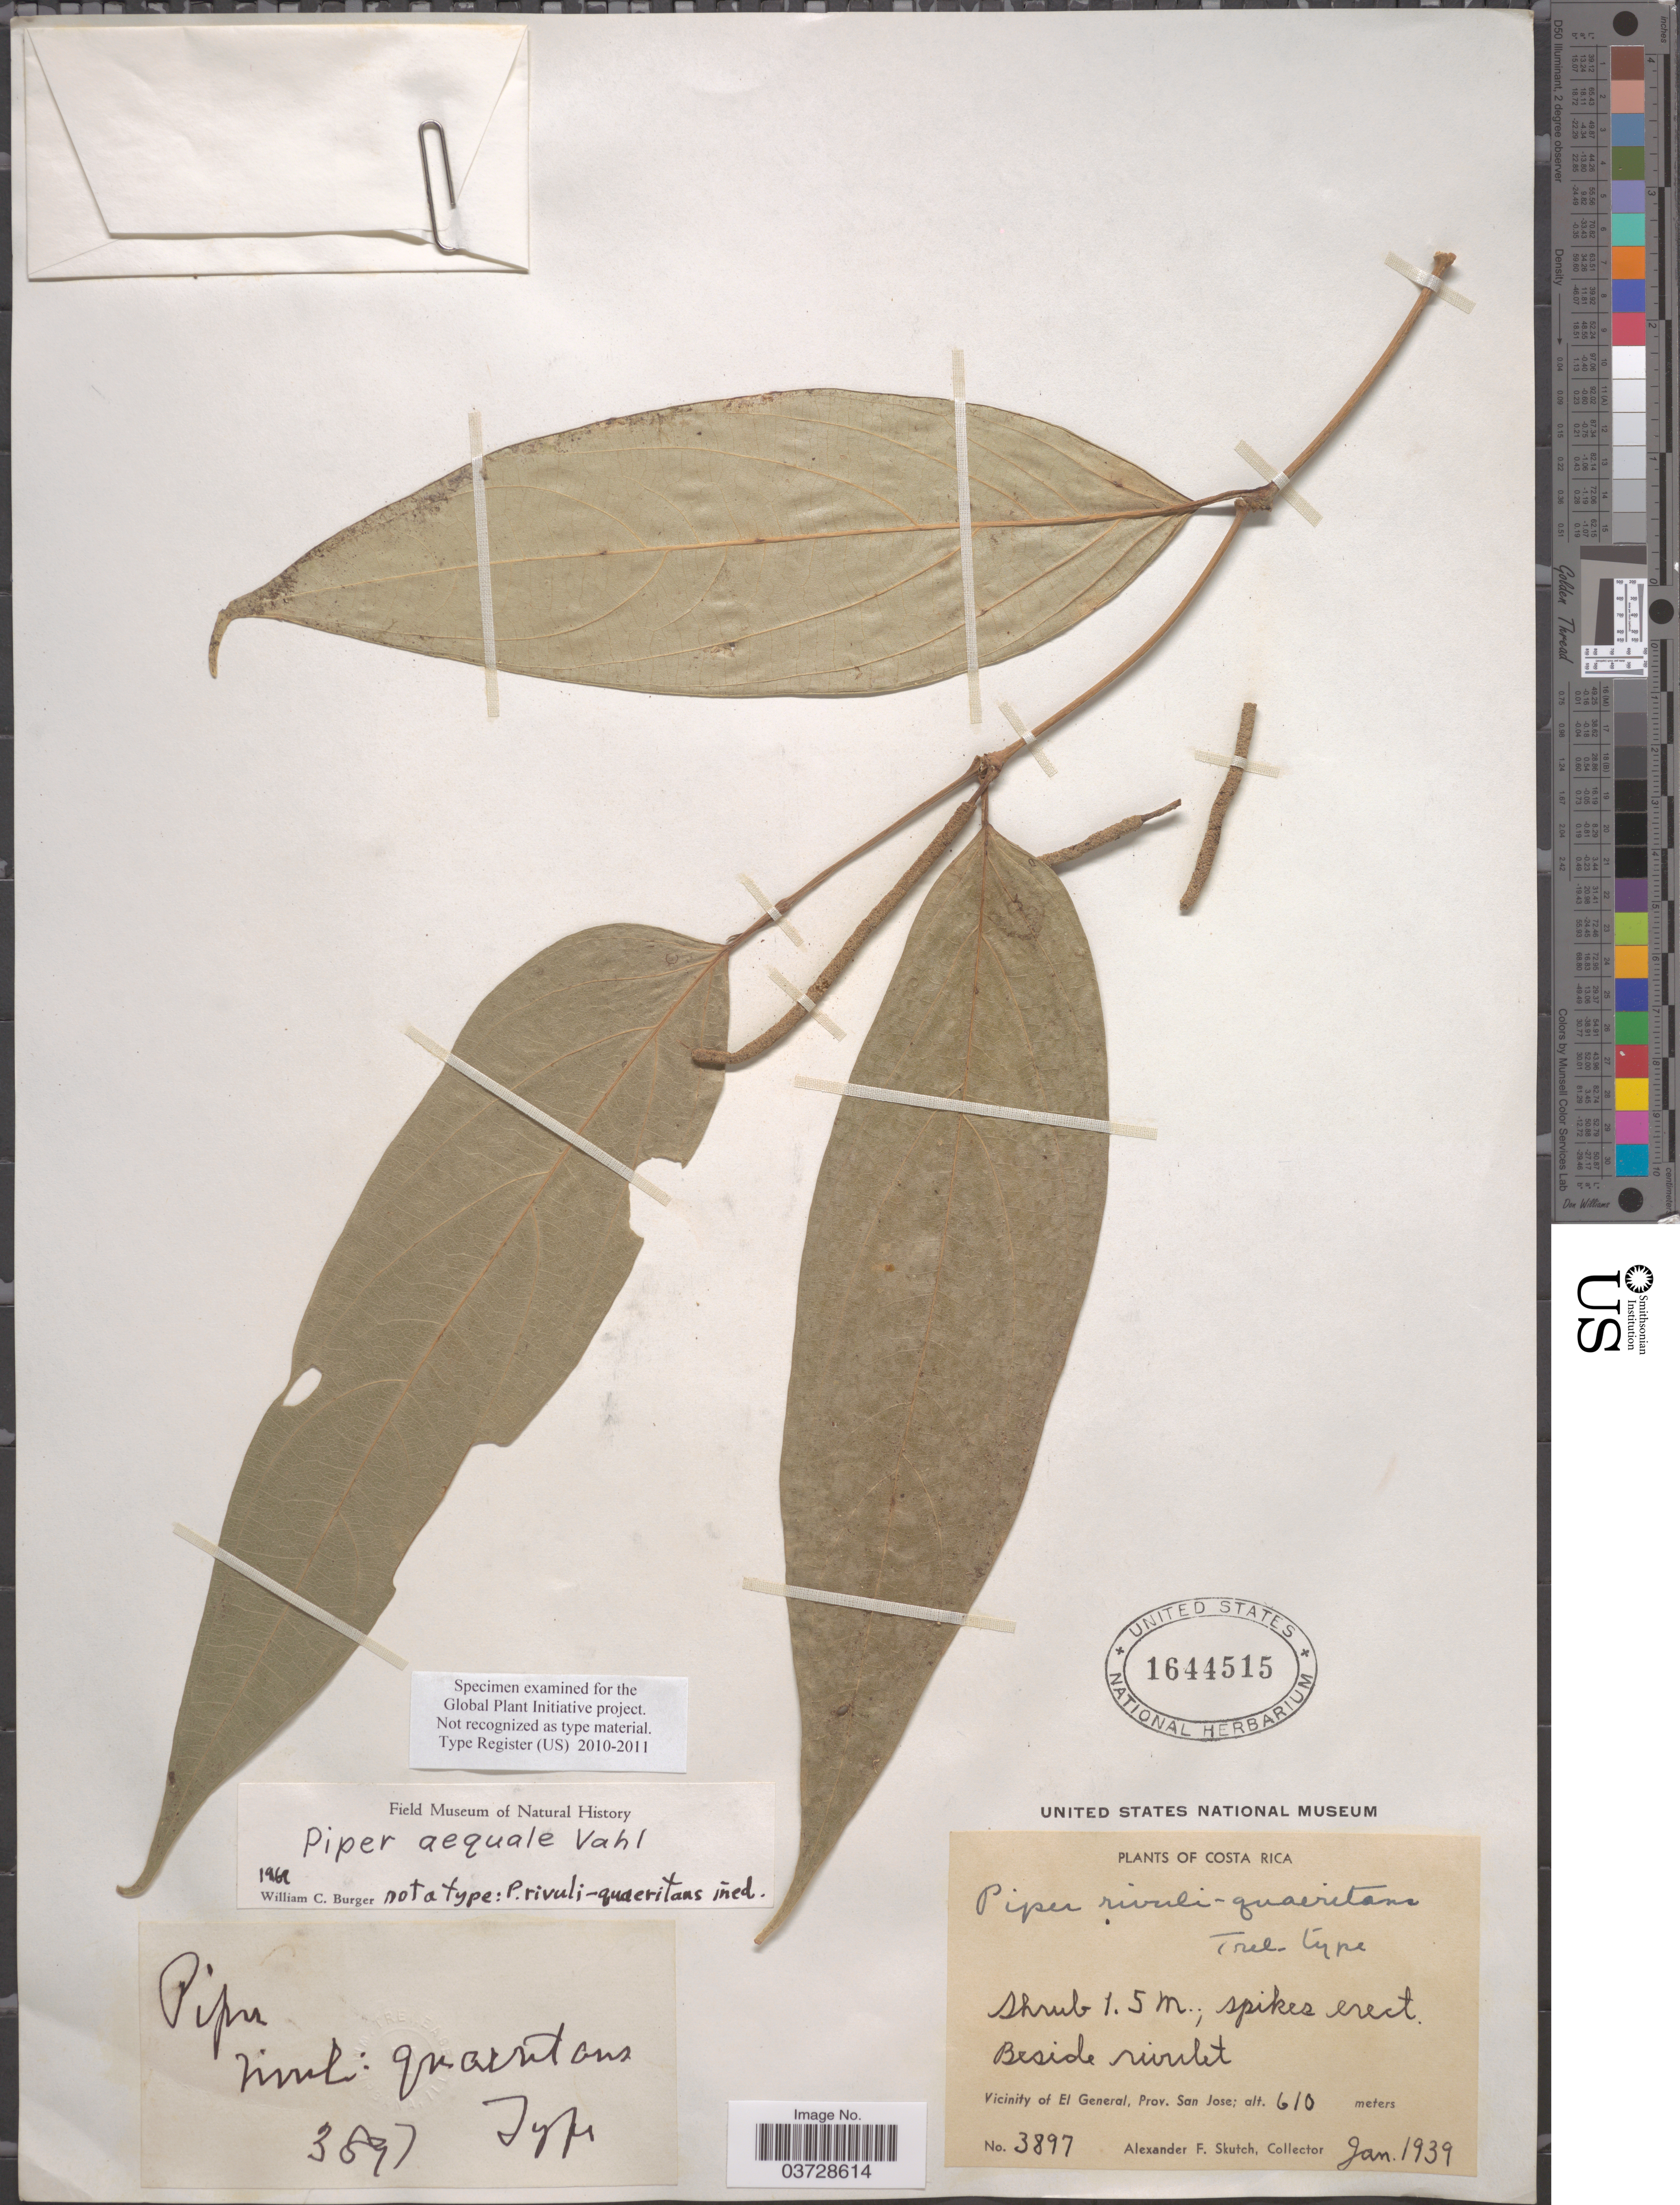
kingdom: Plantae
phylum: Tracheophyta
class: Magnoliopsida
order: Piperales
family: Piperaceae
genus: Piper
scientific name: Piper aequale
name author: Vahl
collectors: A. F. Skutch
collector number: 3897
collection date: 1939-01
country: Costa Rica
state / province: San José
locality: Vicinity of El General.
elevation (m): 610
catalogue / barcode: US 1644515